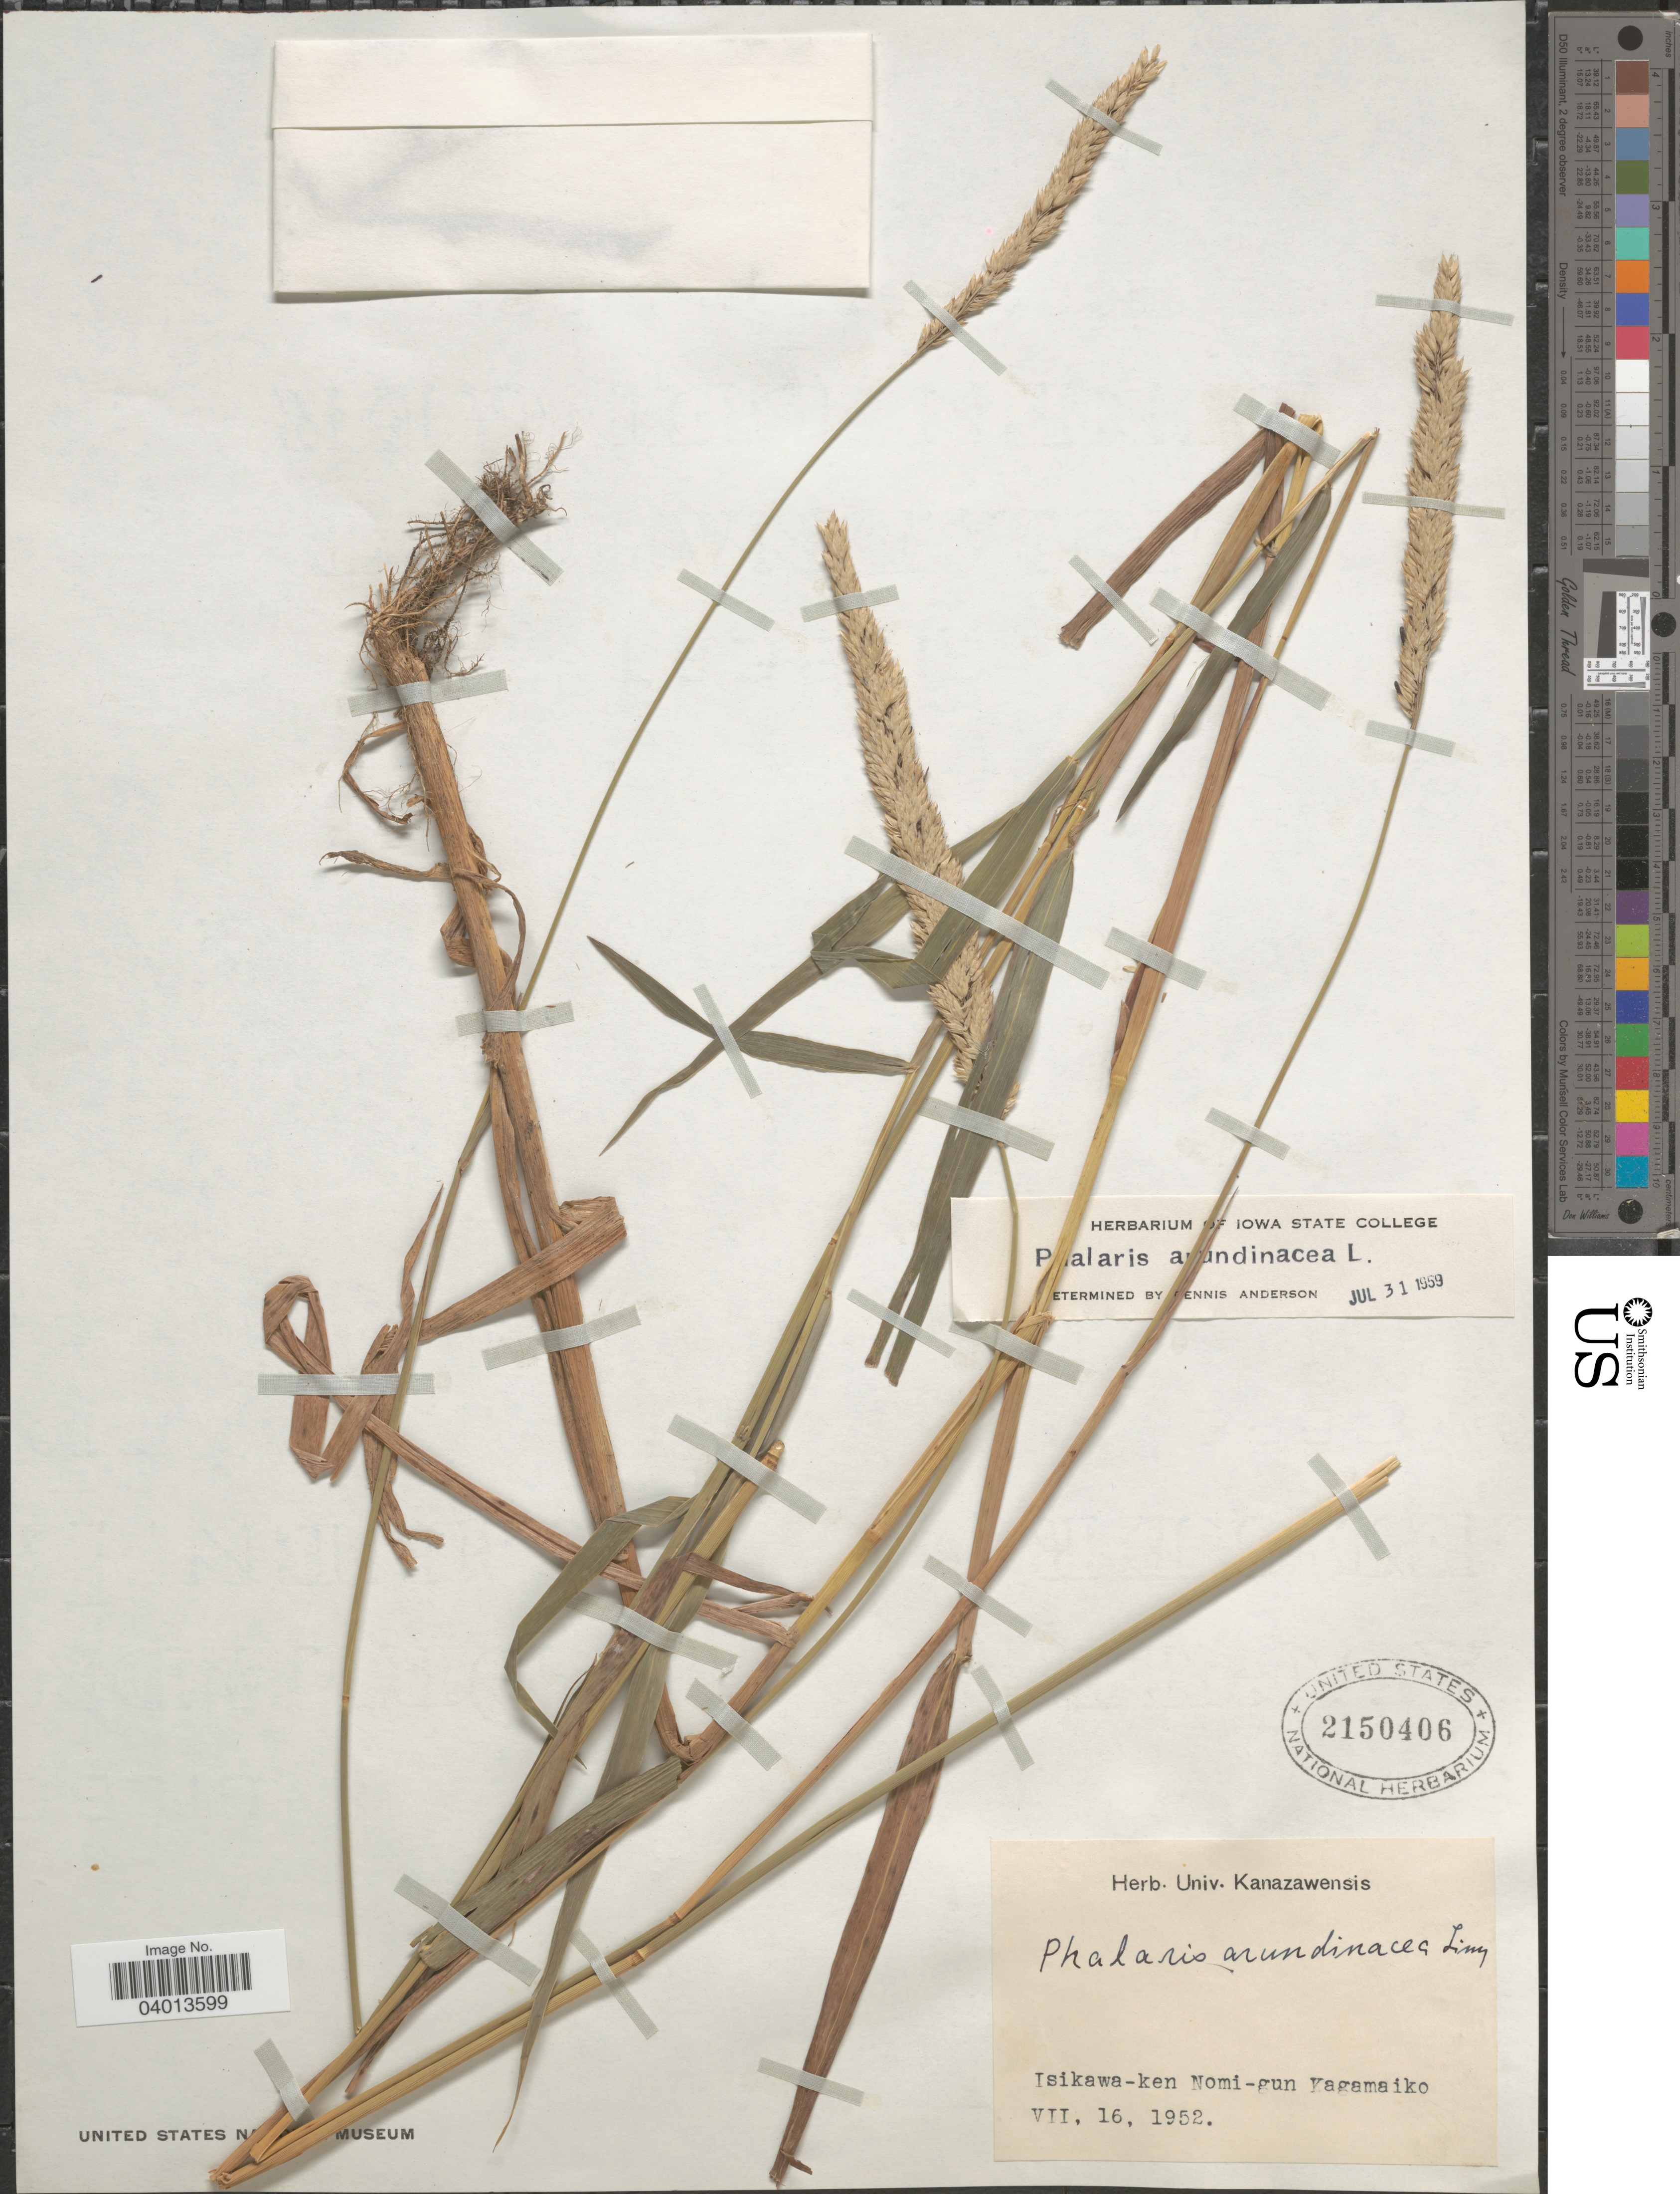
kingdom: Plantae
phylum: Tracheophyta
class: Liliopsida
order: Poales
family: Poaceae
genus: Phalaris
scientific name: Phalaris arundinacea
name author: L.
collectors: Ex Herb. Univ. Kanazawensis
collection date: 1952-07-16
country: Japan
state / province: Isikawa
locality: Isikawa-ken Nomi-gun Kagamaiko.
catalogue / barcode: US 2150406